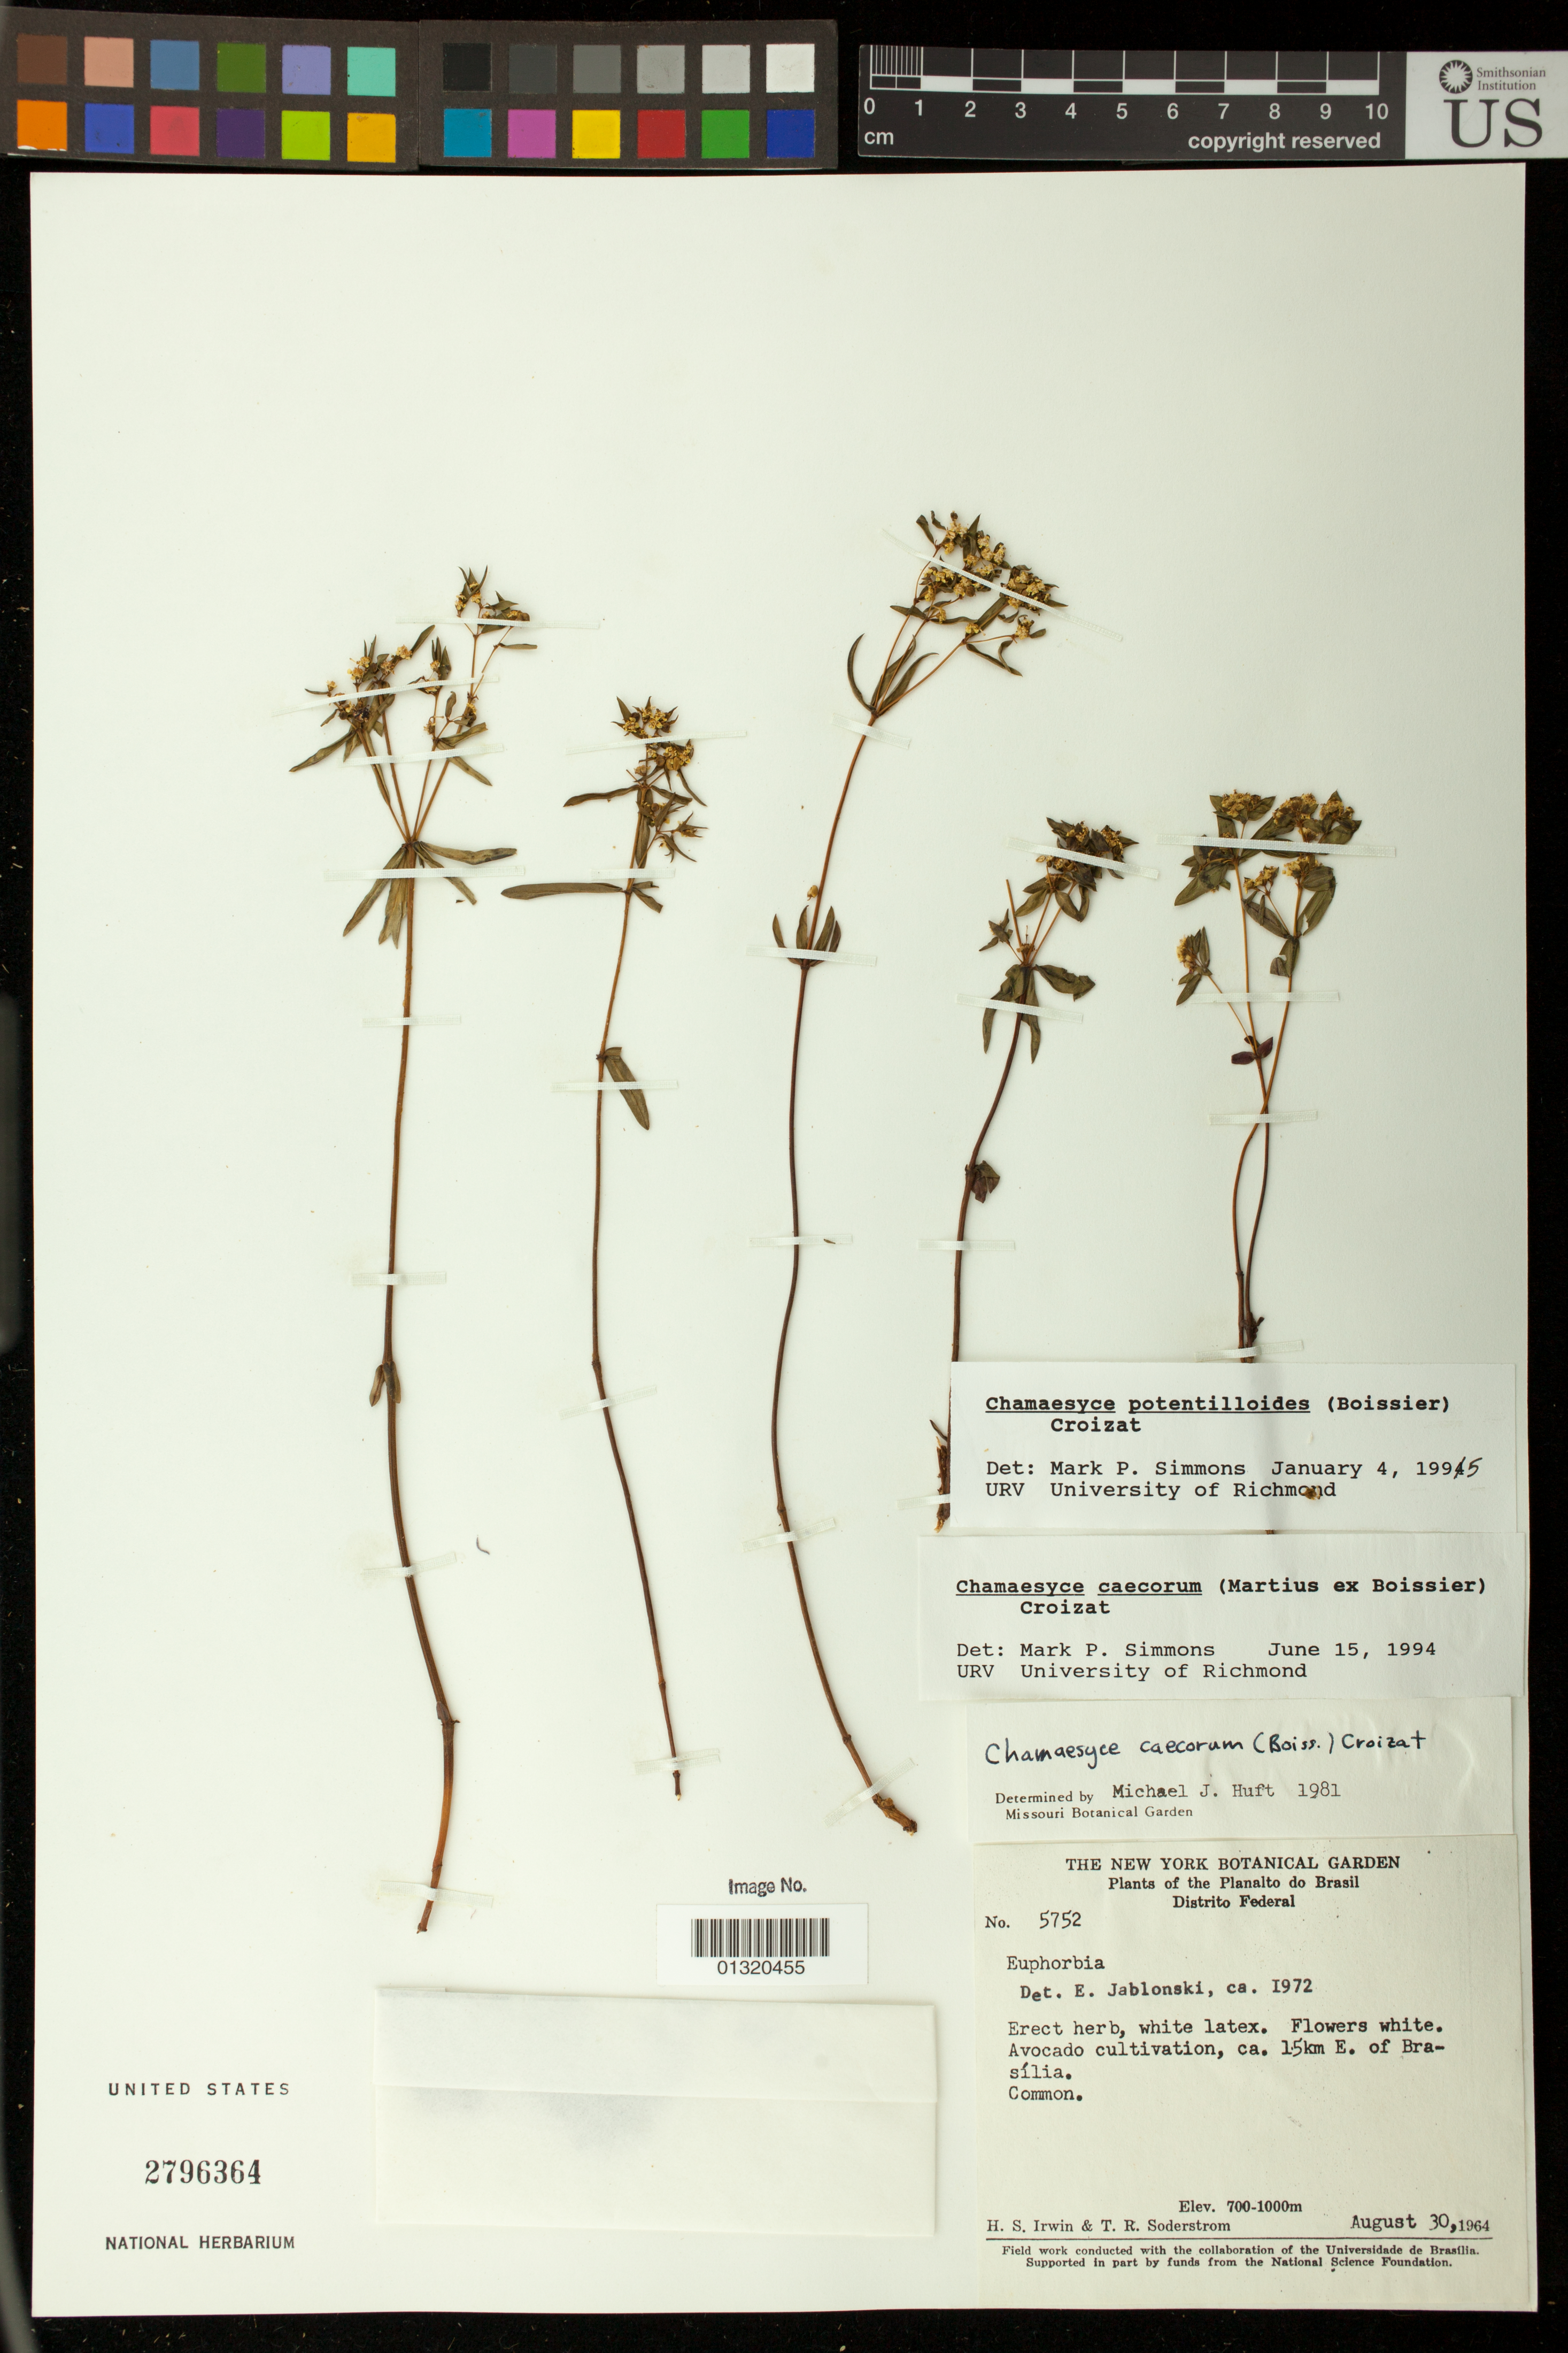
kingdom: Plantae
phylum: Tracheophyta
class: Magnoliopsida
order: Malpighiales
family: Euphorbiaceae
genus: Euphorbia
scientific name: Euphorbia potentilloides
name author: Boiss.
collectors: H. Irwin & T. R. Soderstrom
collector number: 5752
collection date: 1964-08-30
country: Brazil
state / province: Distrito Federal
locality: ca. 15km E. of Brasilia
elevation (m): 700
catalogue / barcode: US 2796364